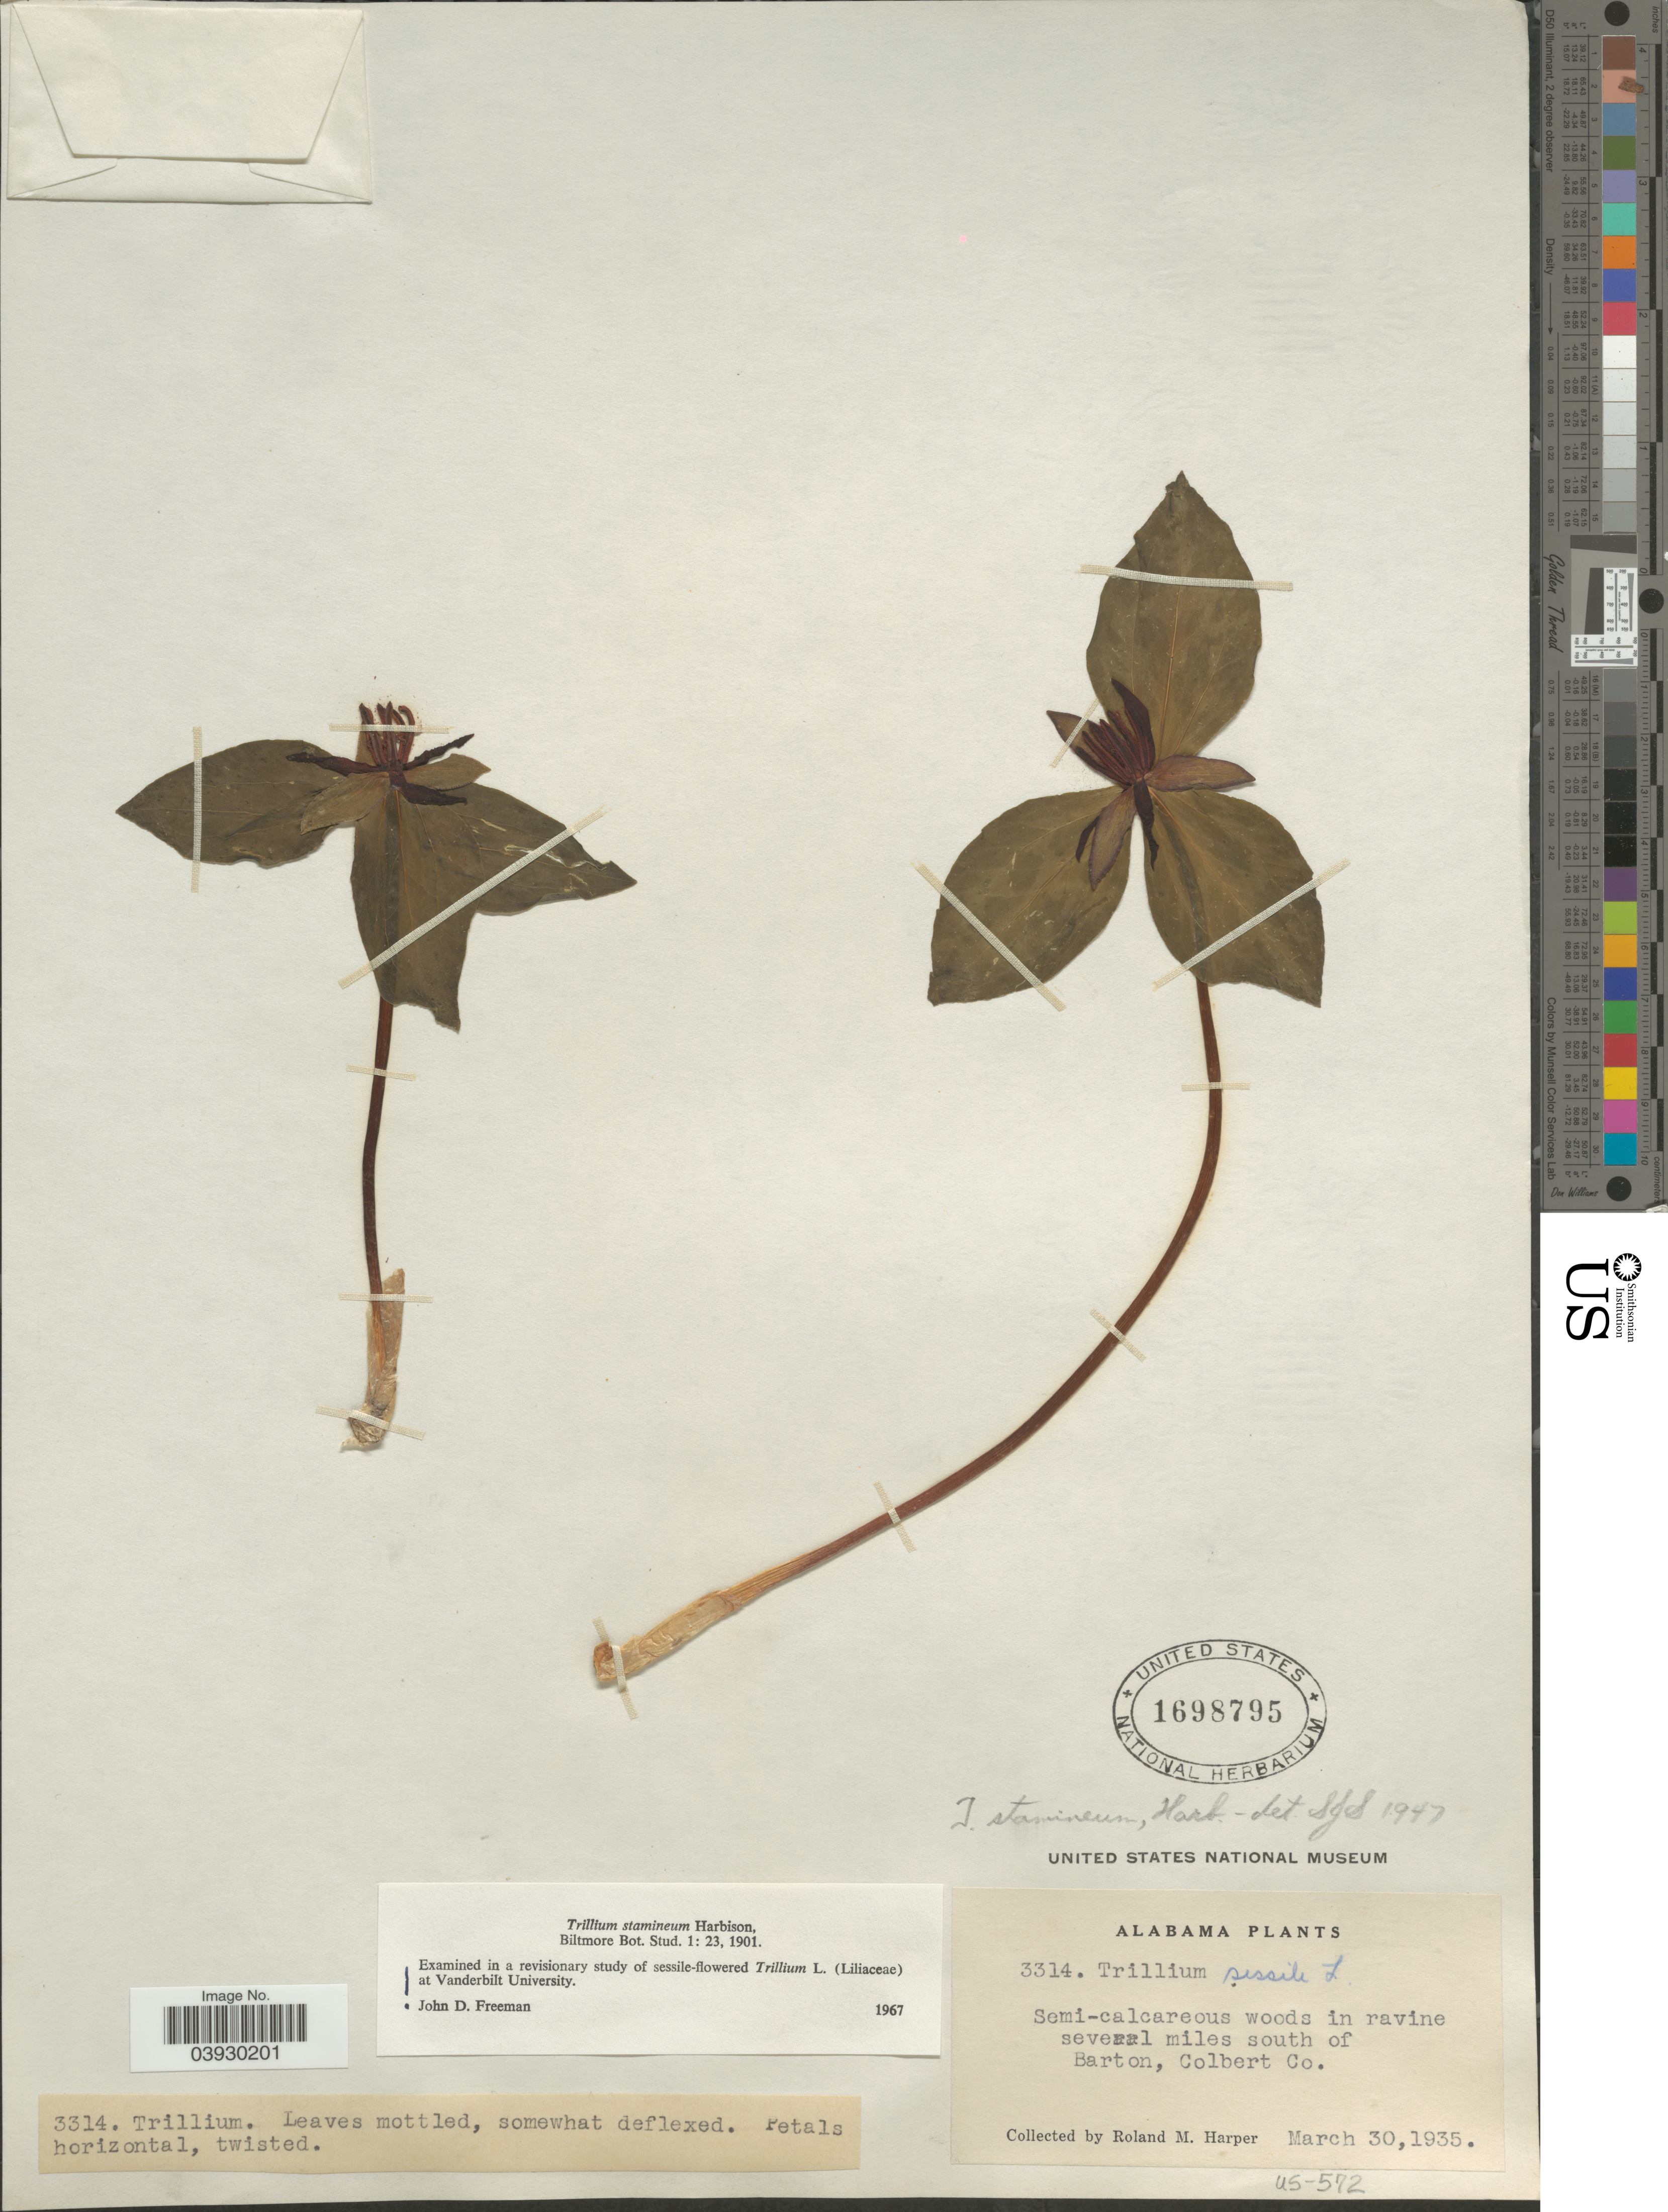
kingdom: Plantae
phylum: Tracheophyta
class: Liliopsida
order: Liliales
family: Melanthiaceae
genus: Trillium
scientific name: Trillium stamineum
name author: Harb.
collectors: R. M. Harper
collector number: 3314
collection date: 1935-03-30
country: United States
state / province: Alabama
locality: In ravine several miles south of Barton, Colbert Co.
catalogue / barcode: US 1698795